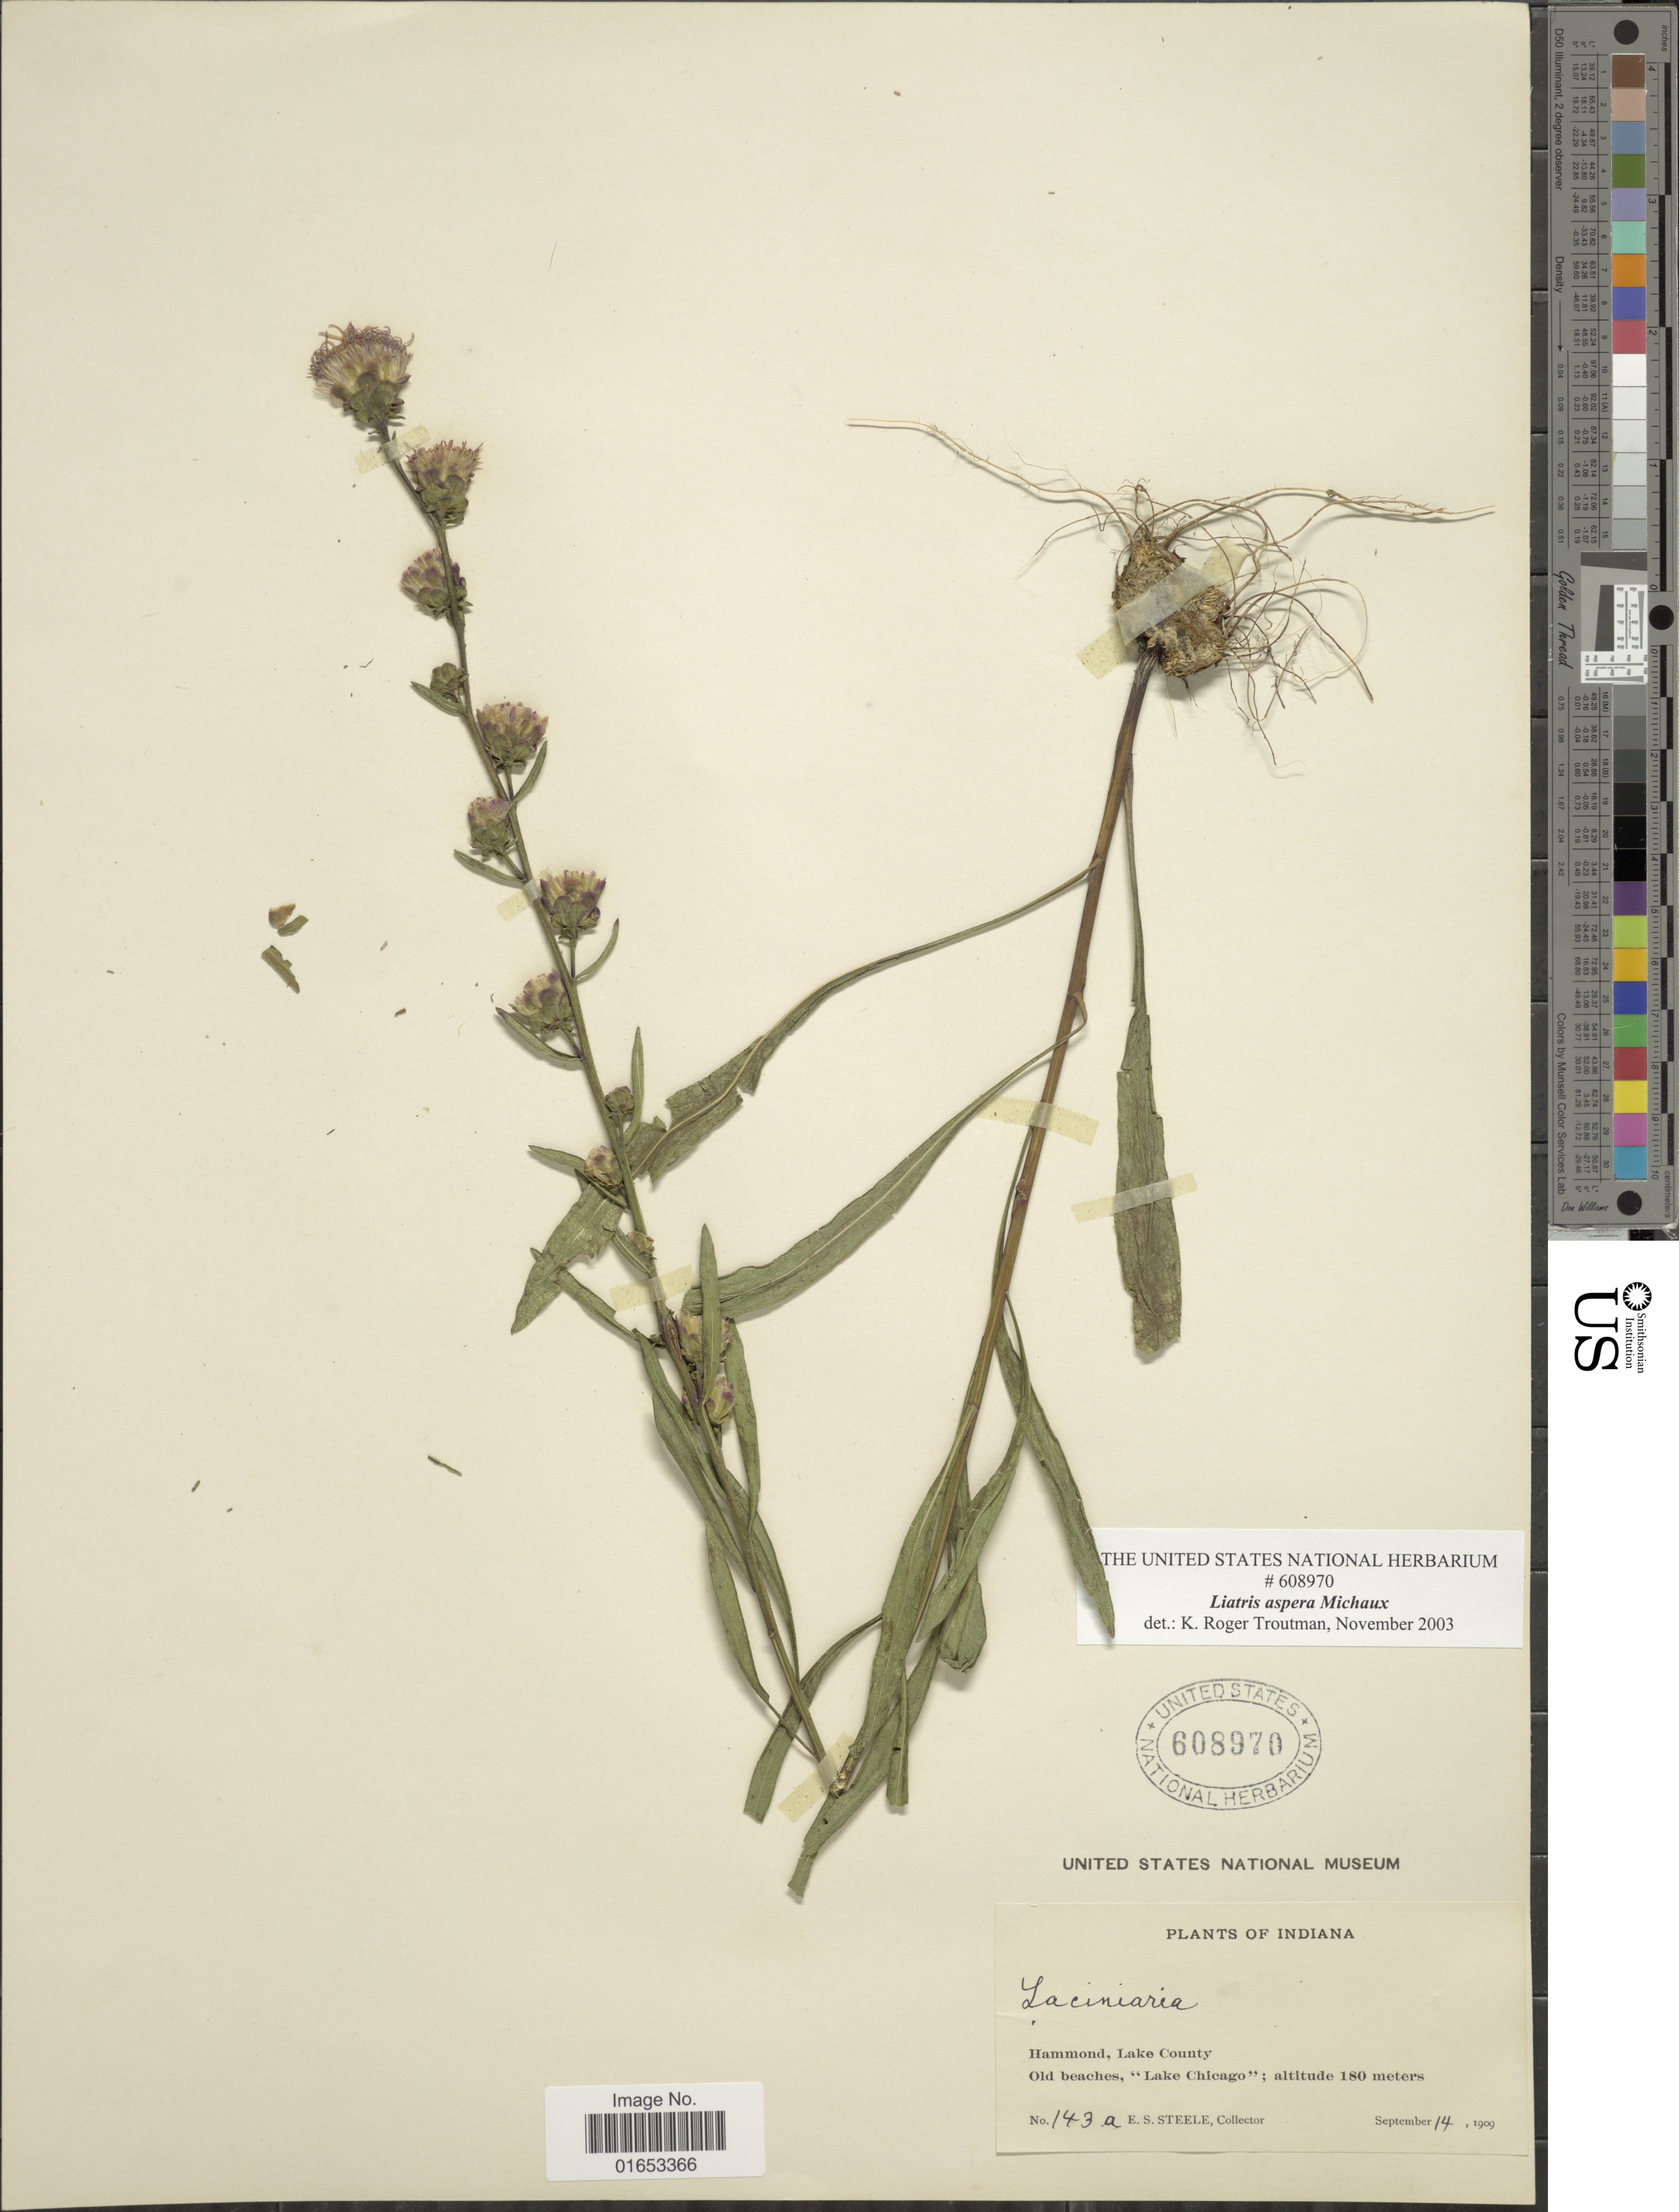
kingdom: Plantae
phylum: Tracheophyta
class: Magnoliopsida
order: Asterales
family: Asteraceae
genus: Liatris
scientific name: Liatris aspera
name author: Michx.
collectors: E. Steele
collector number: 143a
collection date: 1909-09-14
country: United States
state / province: Indiana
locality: Hammond, Lake County, Old beaches, Lake Chicago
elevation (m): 180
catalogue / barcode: US 608970